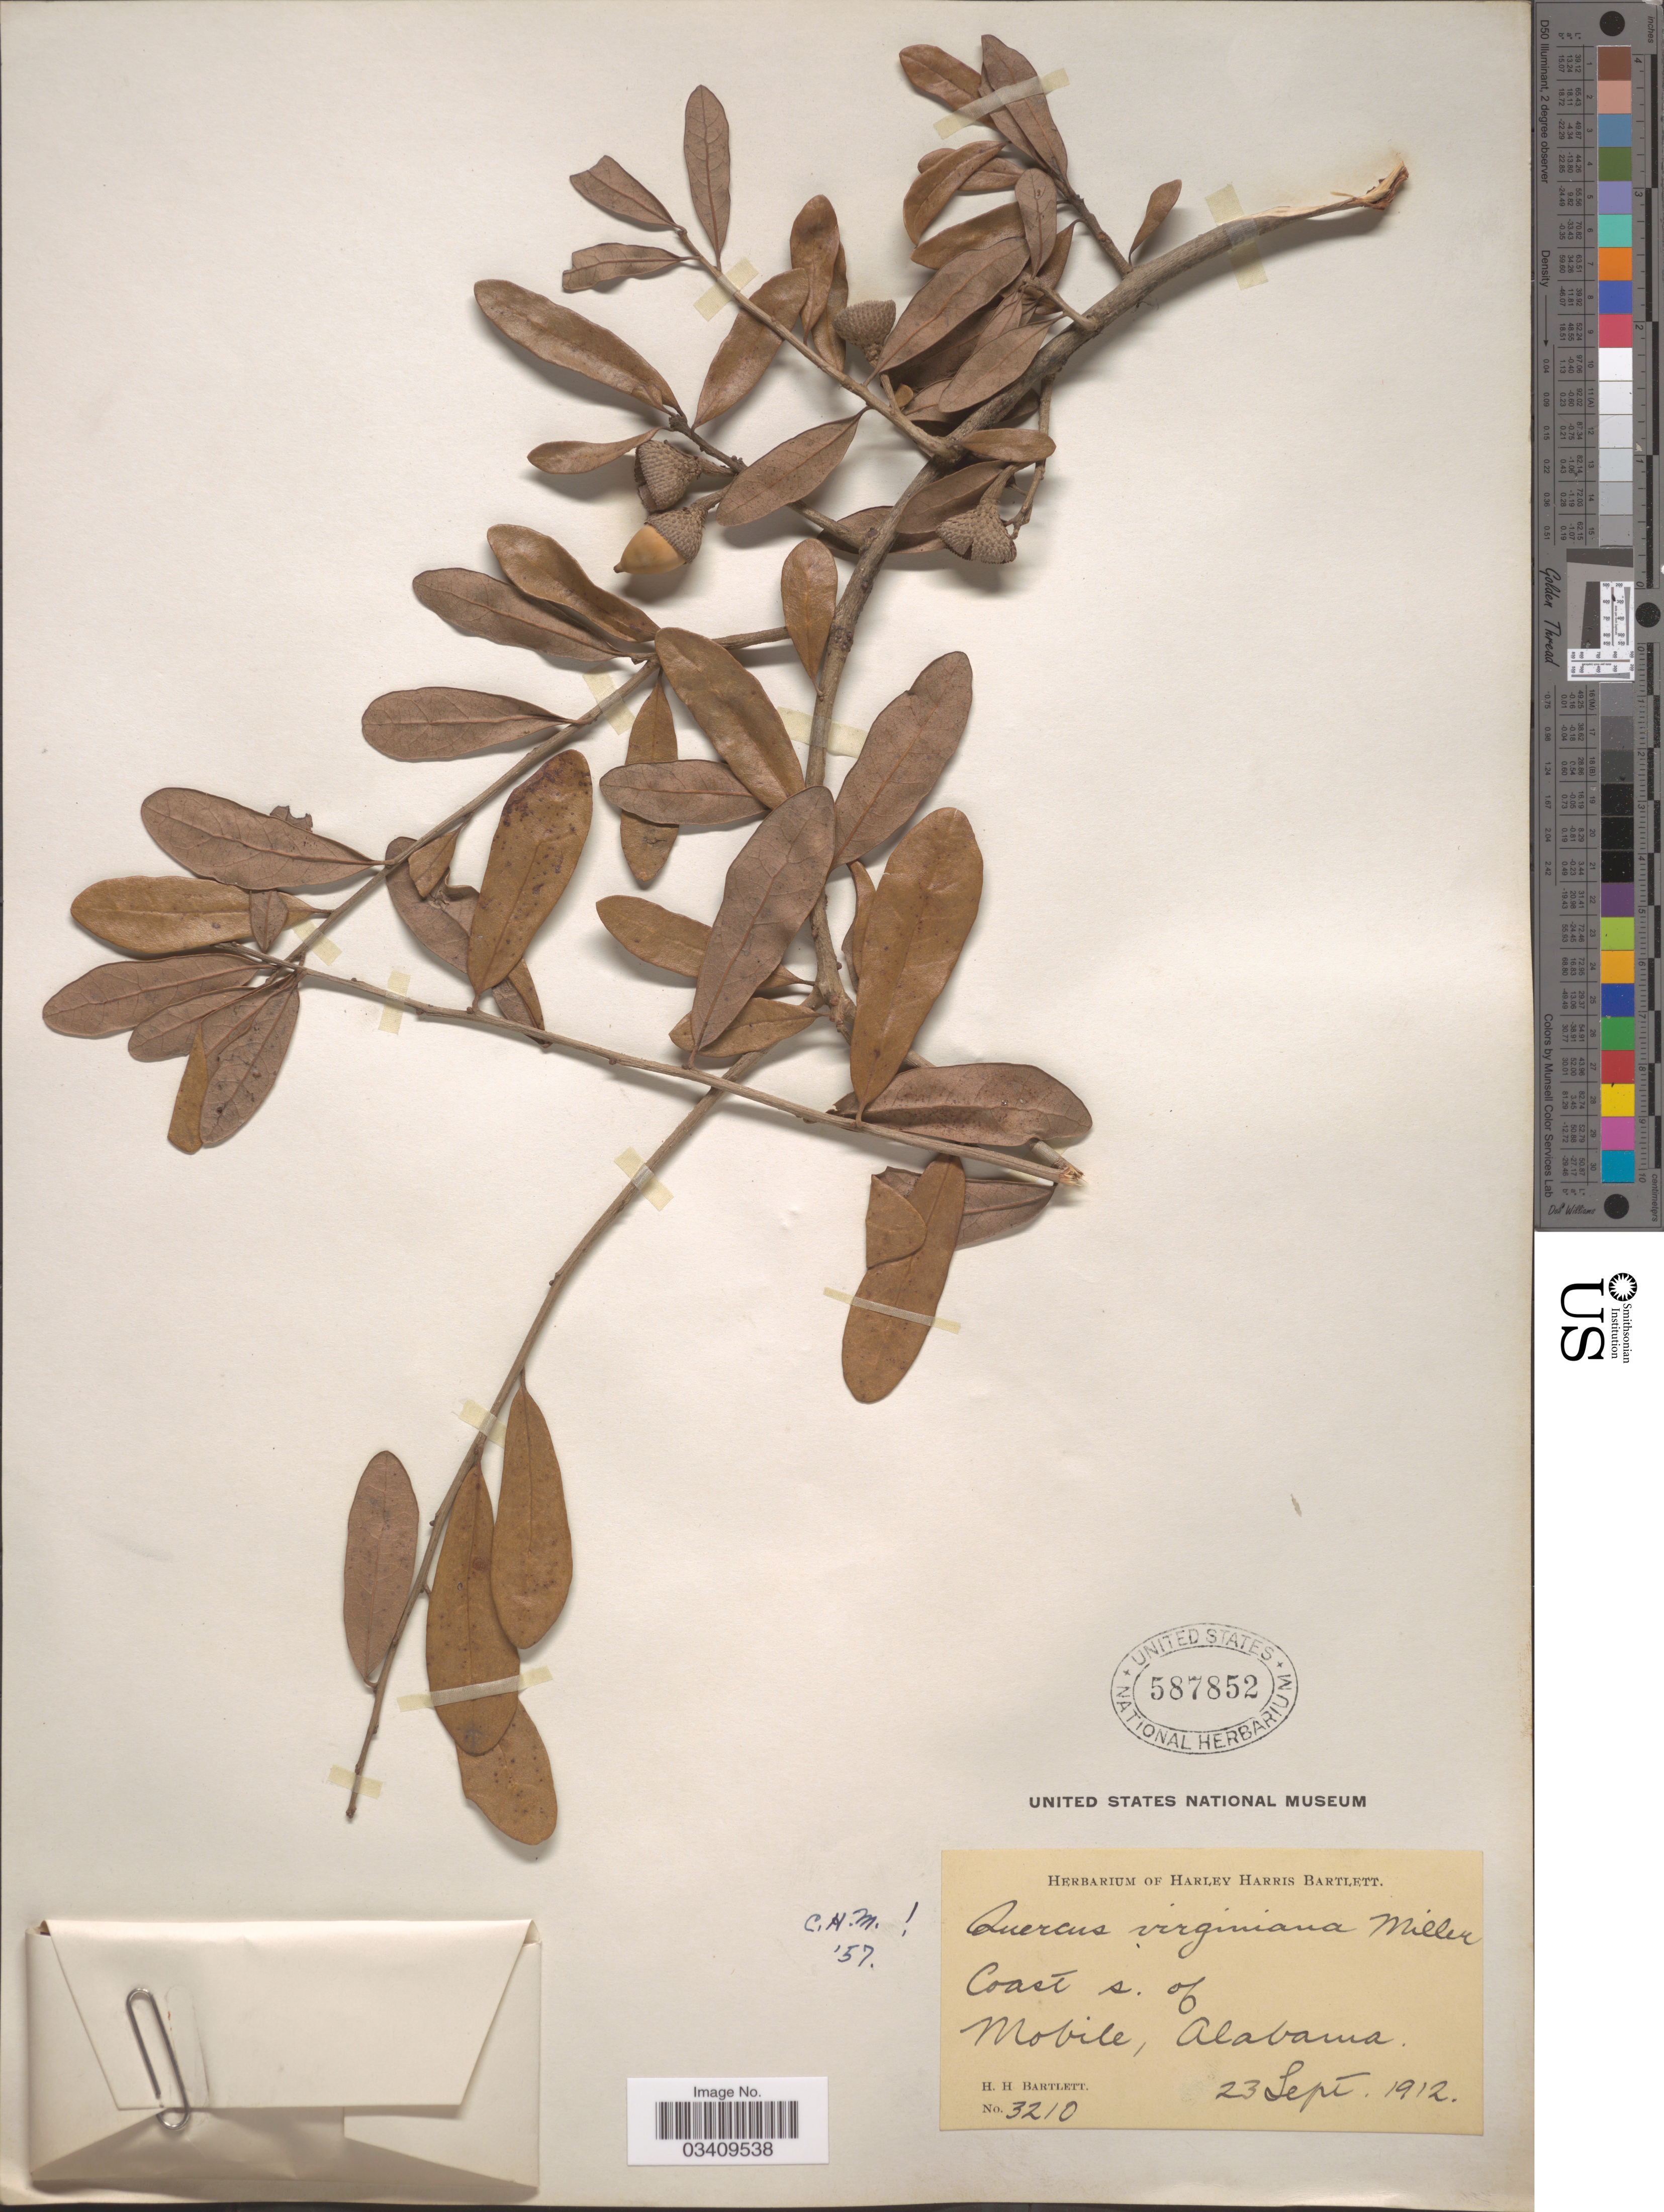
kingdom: Plantae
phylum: Tracheophyta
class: Magnoliopsida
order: Fagales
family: Fagaceae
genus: Quercus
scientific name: Quercus virginiana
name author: Mill.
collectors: H. H. Bartlett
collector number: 3210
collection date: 1912-09-23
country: United States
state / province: Alabama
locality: Coast s. of Mobile.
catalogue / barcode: US 587852